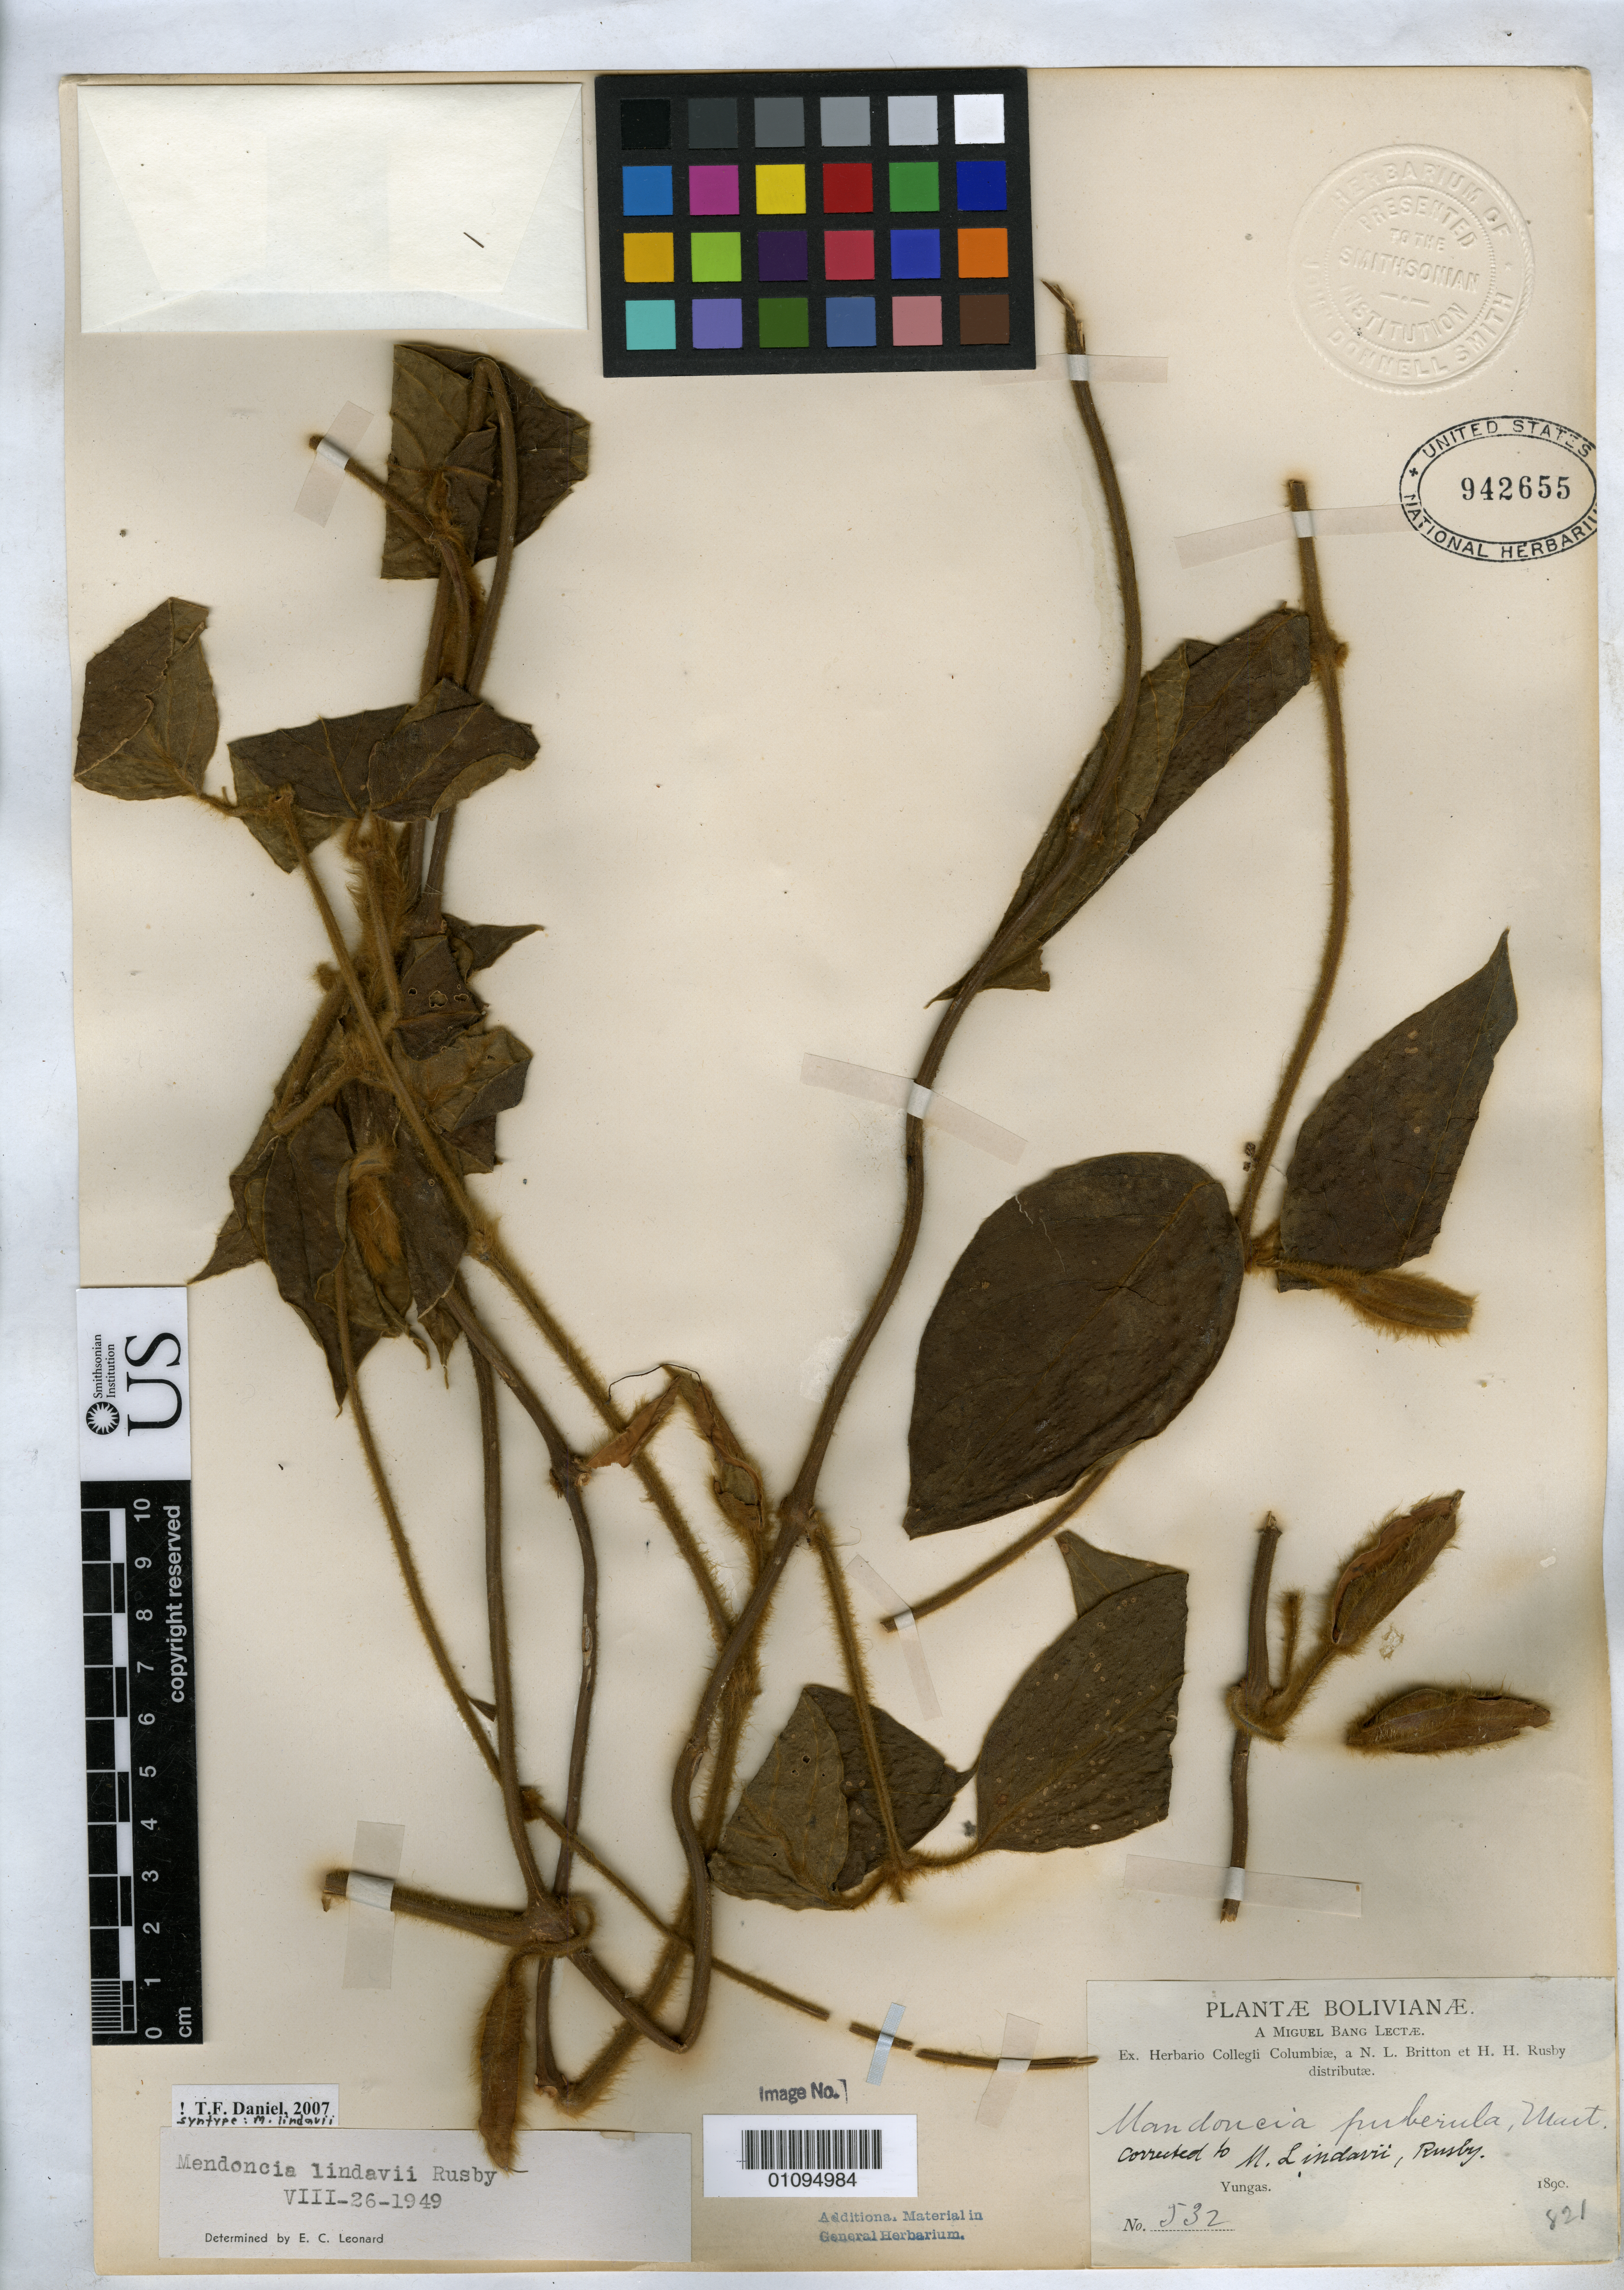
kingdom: Plantae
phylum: Tracheophyta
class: Magnoliopsida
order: Lamiales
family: Acanthaceae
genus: Mendoncia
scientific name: Mendoncia lindavii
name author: Rusby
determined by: Leonard, Emery C., (US)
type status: Isolectotype; Syntype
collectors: M. Bang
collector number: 532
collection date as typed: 1890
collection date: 1890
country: Bolivia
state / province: La Paz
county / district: Nor Yungas / Sud Yungas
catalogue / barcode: US 942655